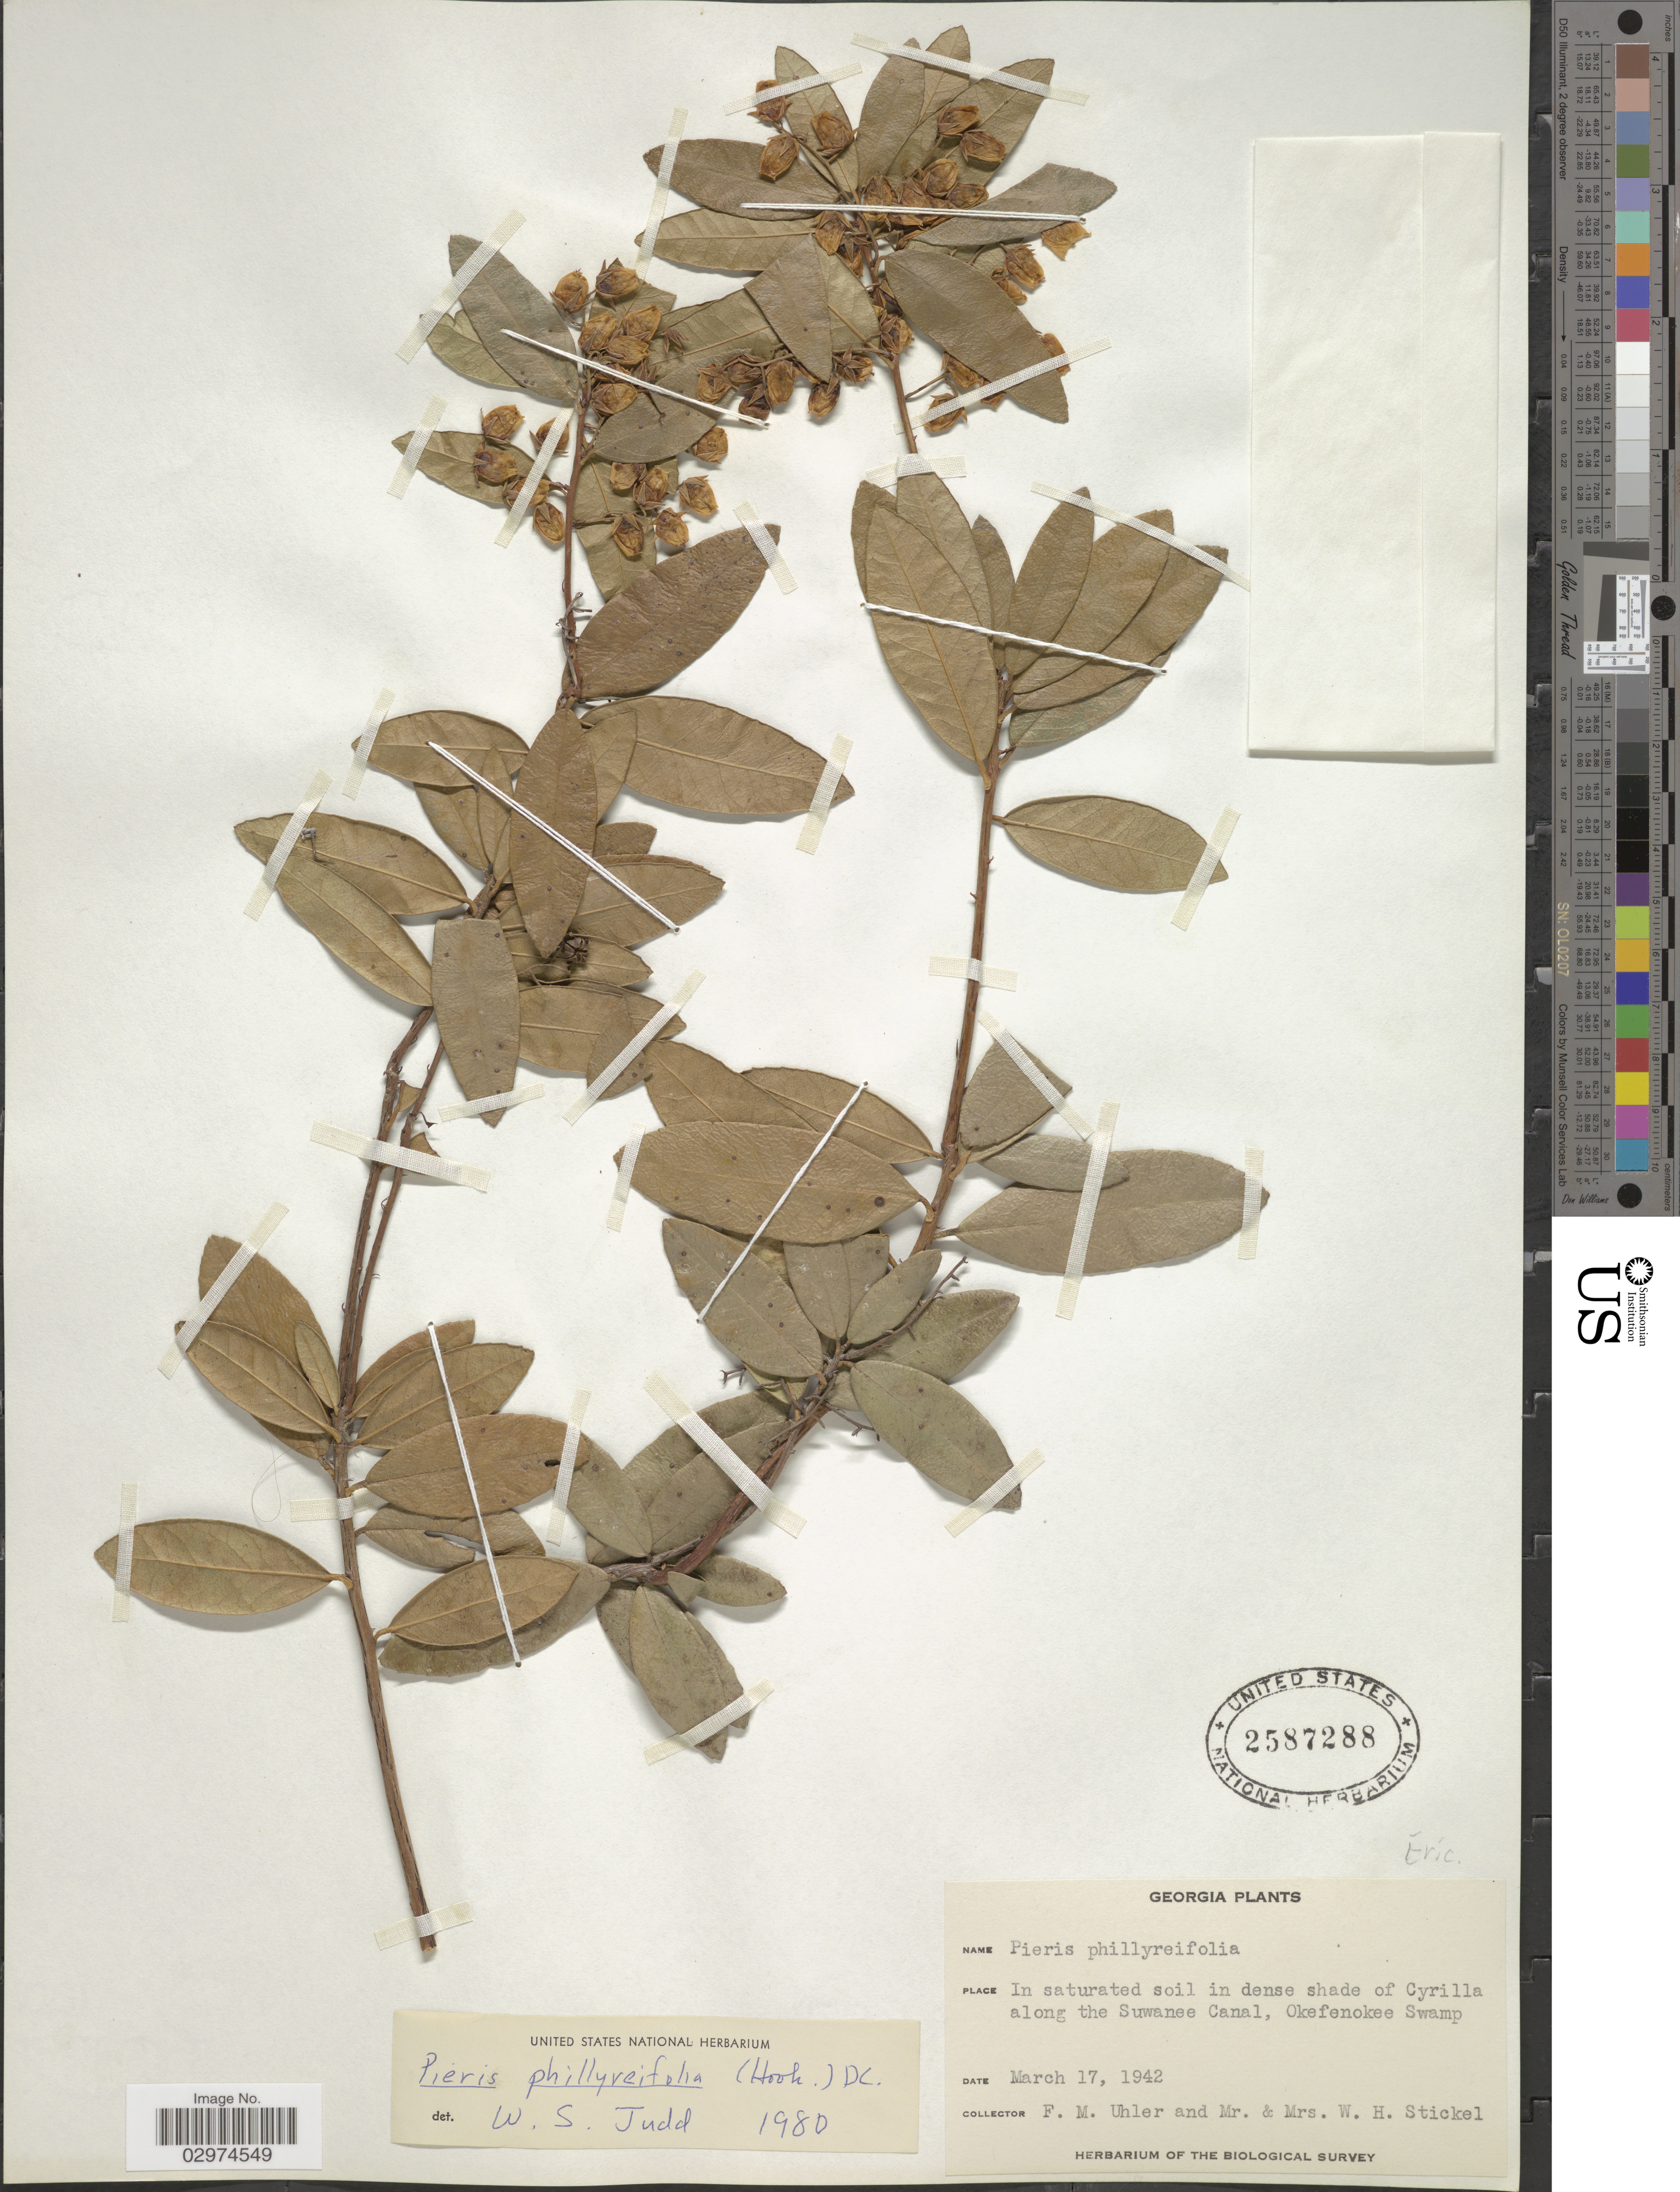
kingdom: Plantae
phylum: Tracheophyta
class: Magnoliopsida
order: Ericales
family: Ericaceae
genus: Pieris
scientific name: Pieris phillyreifolia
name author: (Hook.) DC.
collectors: F. M. Uhler, W. Stickel & W. Stickel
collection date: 1942-03-17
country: United States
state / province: Georgia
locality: Along the Suwanee Canal, Okefenokee Swamp.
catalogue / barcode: US 2587288